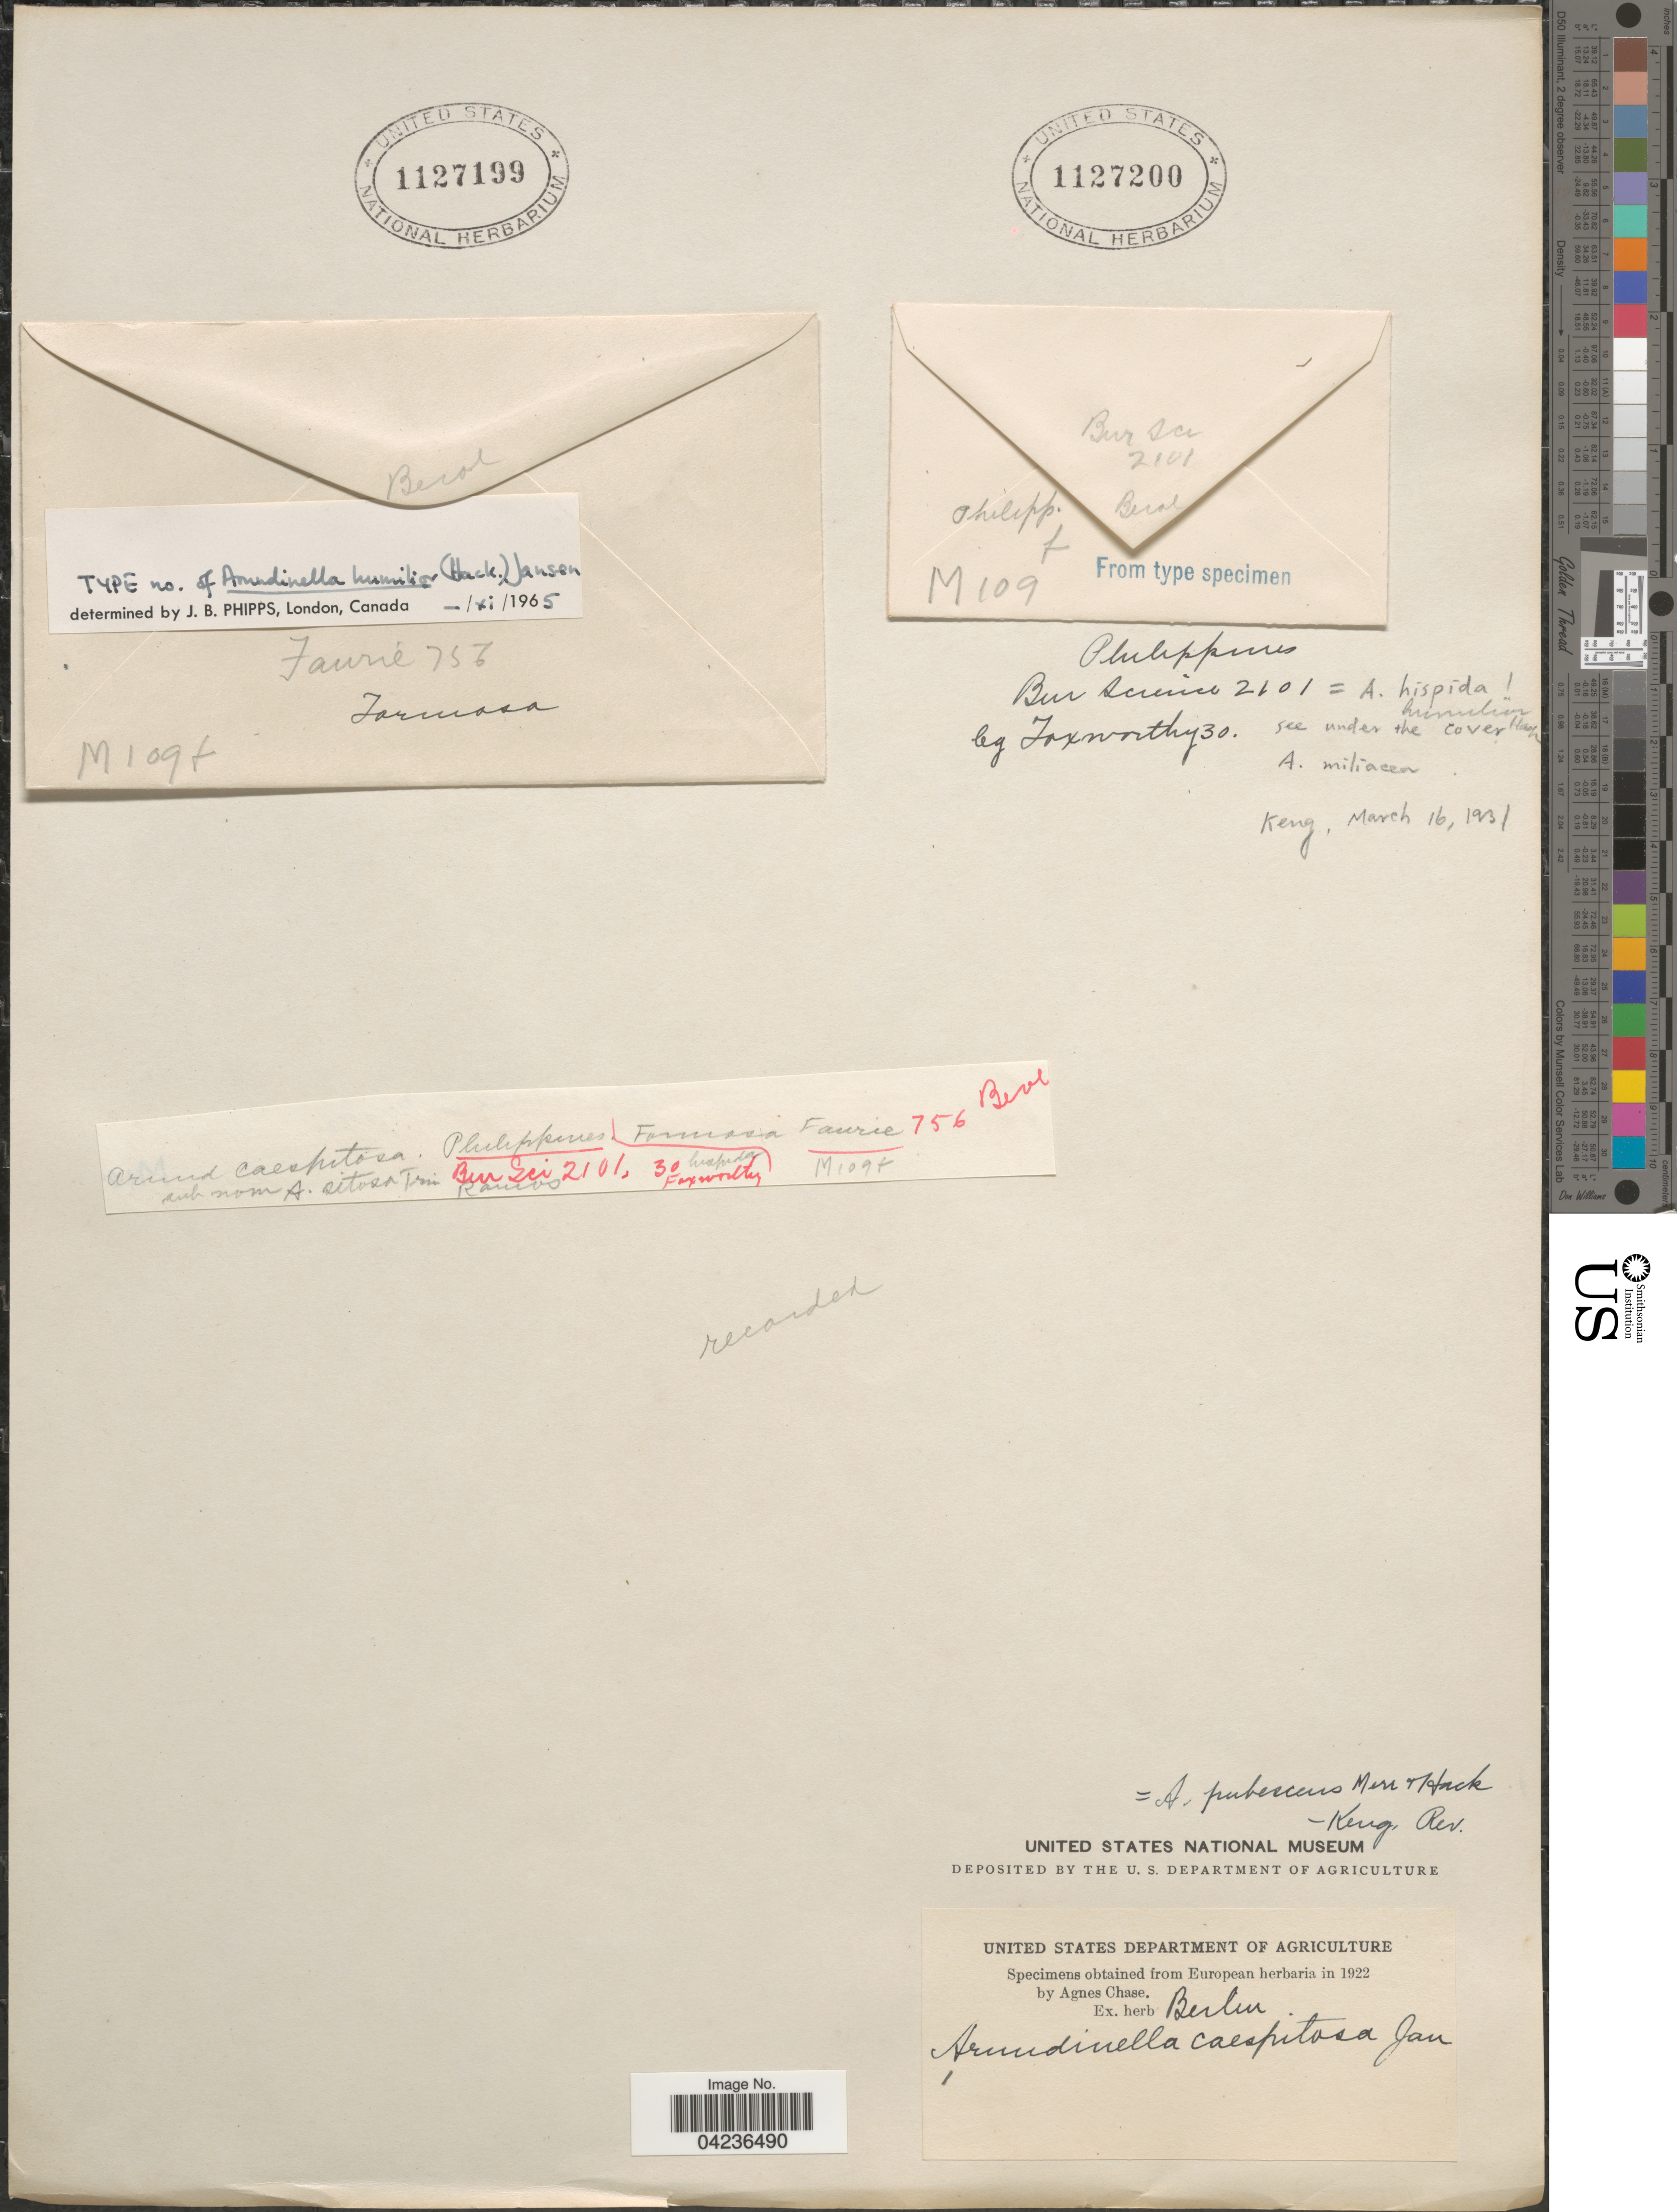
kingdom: Plantae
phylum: Tracheophyta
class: Liliopsida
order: Poales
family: Poaceae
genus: Arundinella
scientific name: Arundinella pubescens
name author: Merr. & Hack.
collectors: -. Faurie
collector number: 756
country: Taiwan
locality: Formosa.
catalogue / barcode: US 1127199